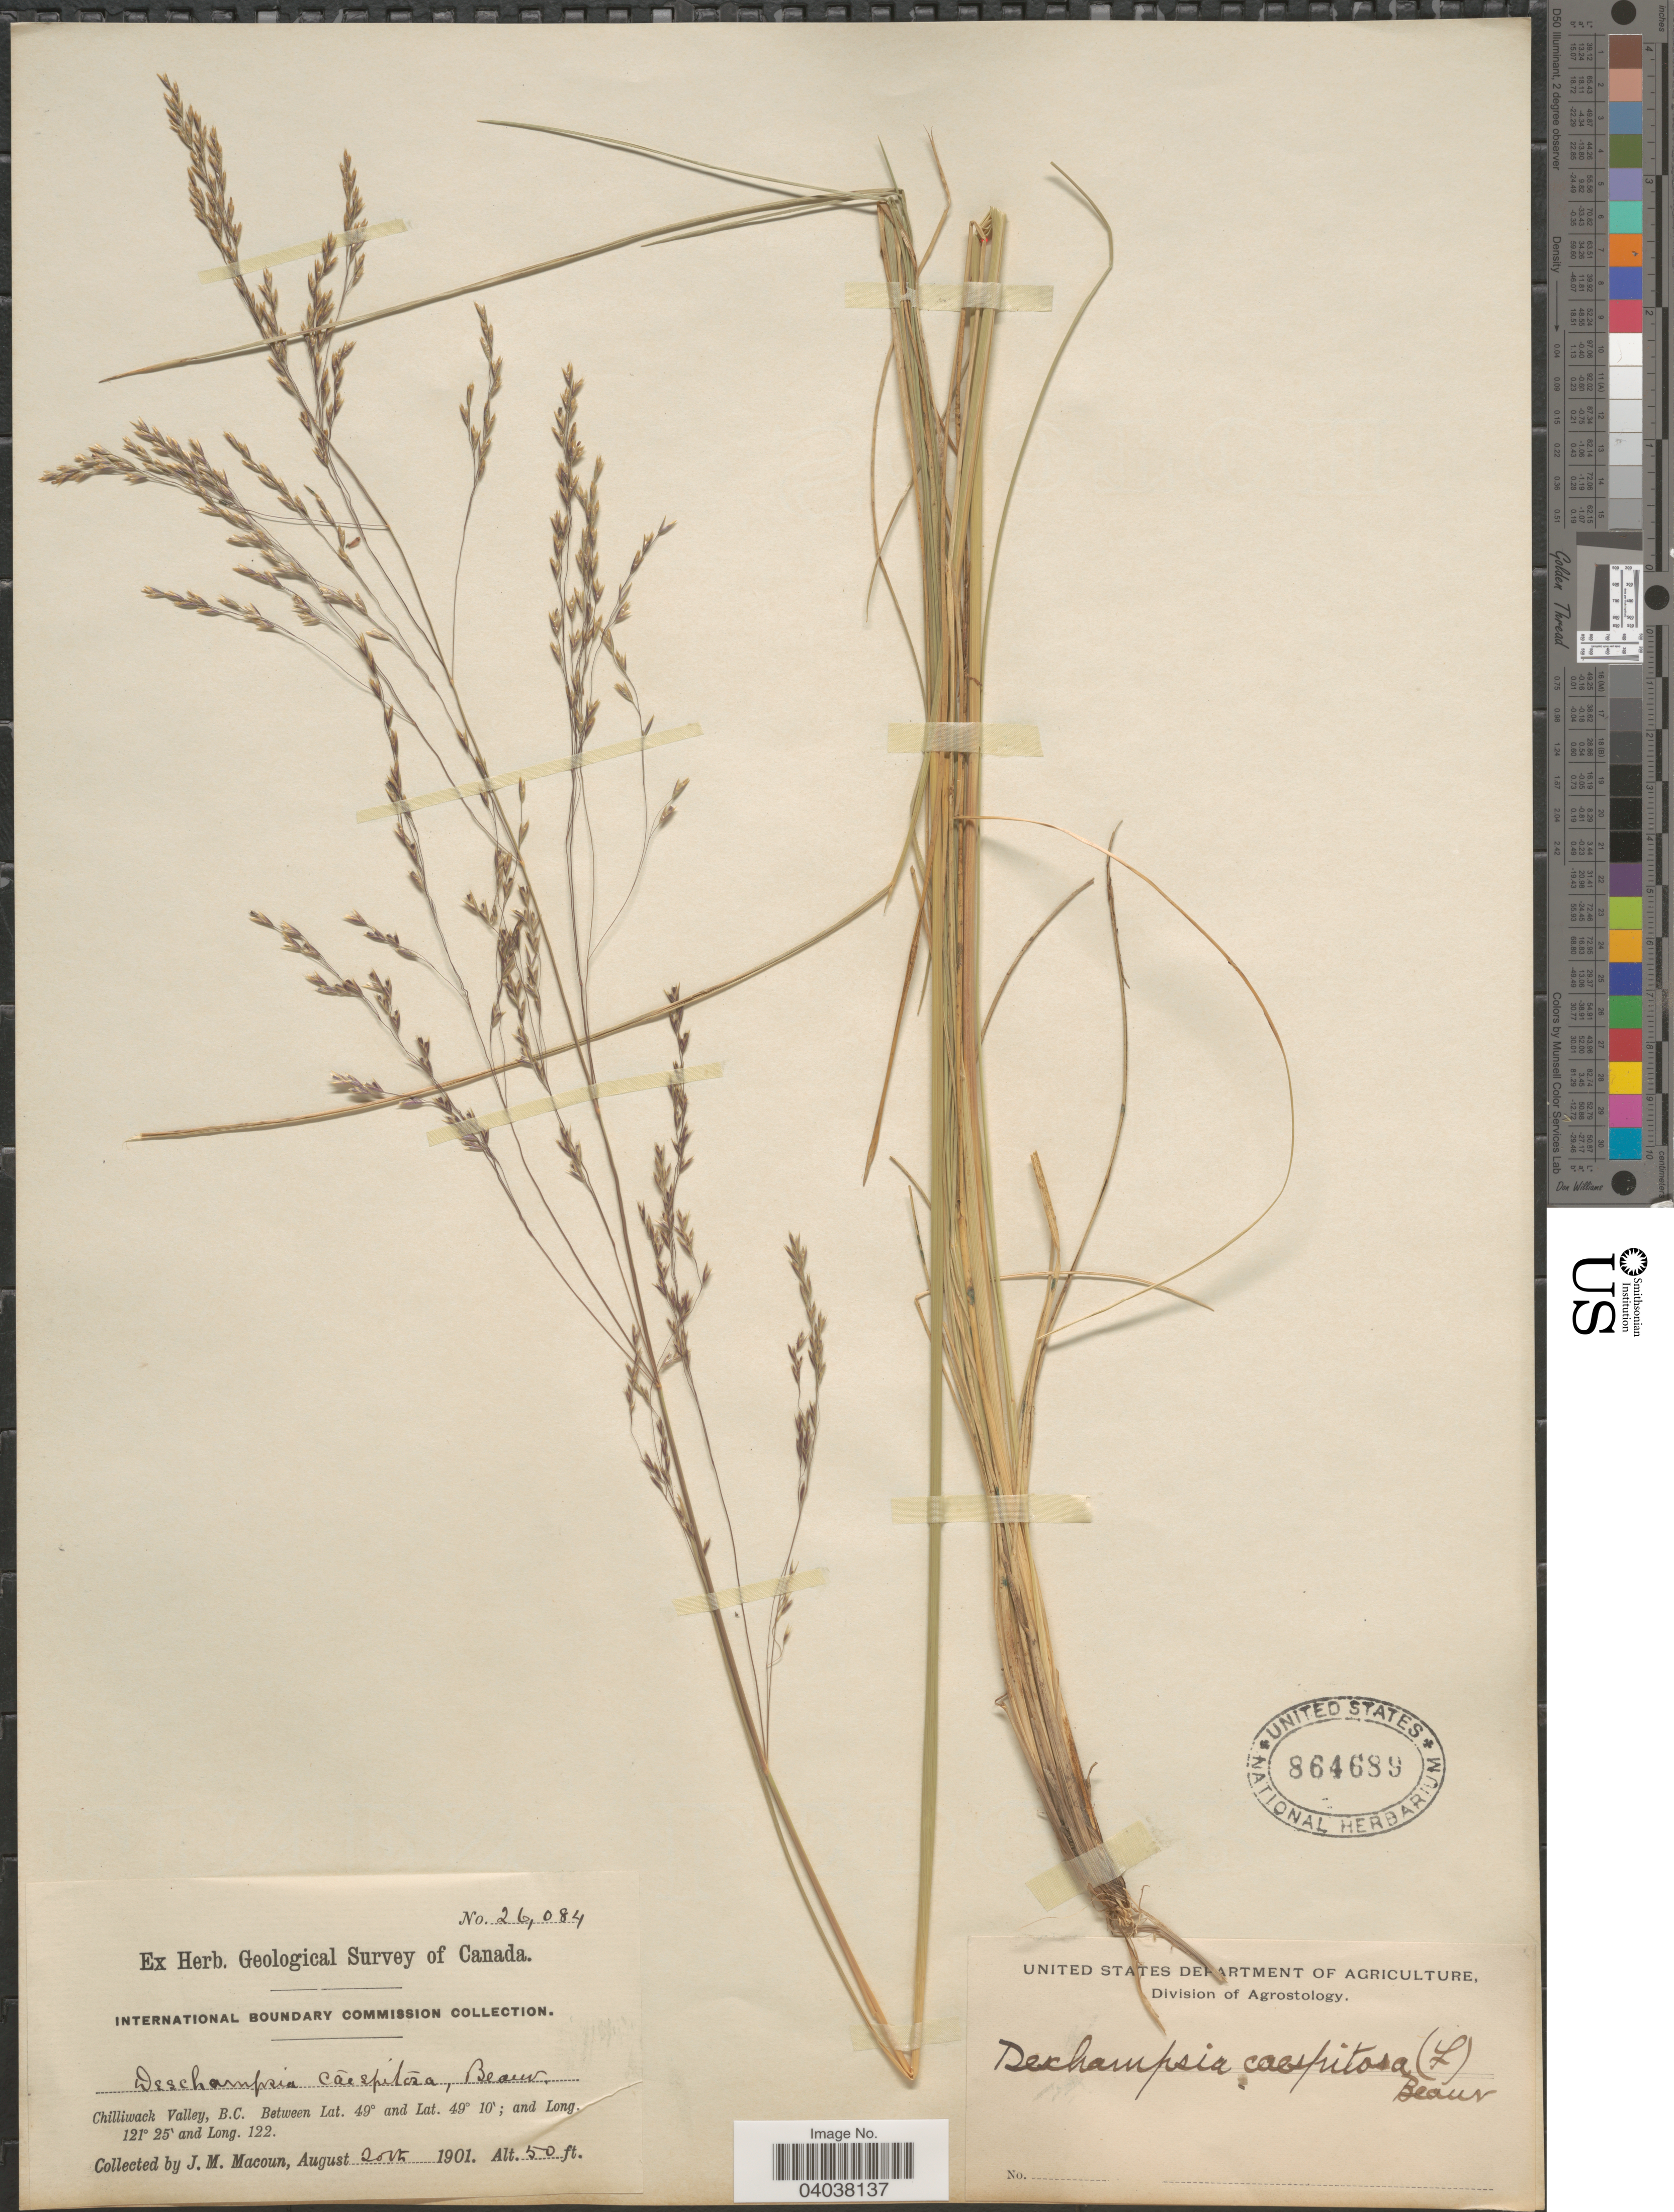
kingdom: Plantae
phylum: Tracheophyta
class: Liliopsida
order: Poales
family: Poaceae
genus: Deschampsia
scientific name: Deschampsia cespitosa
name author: (L.) P. Beauv.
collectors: J. M. Macoun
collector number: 26084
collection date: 1901-08-20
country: Canada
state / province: British Columbia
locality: Chilliwack Valley.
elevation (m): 15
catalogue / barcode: US 864689